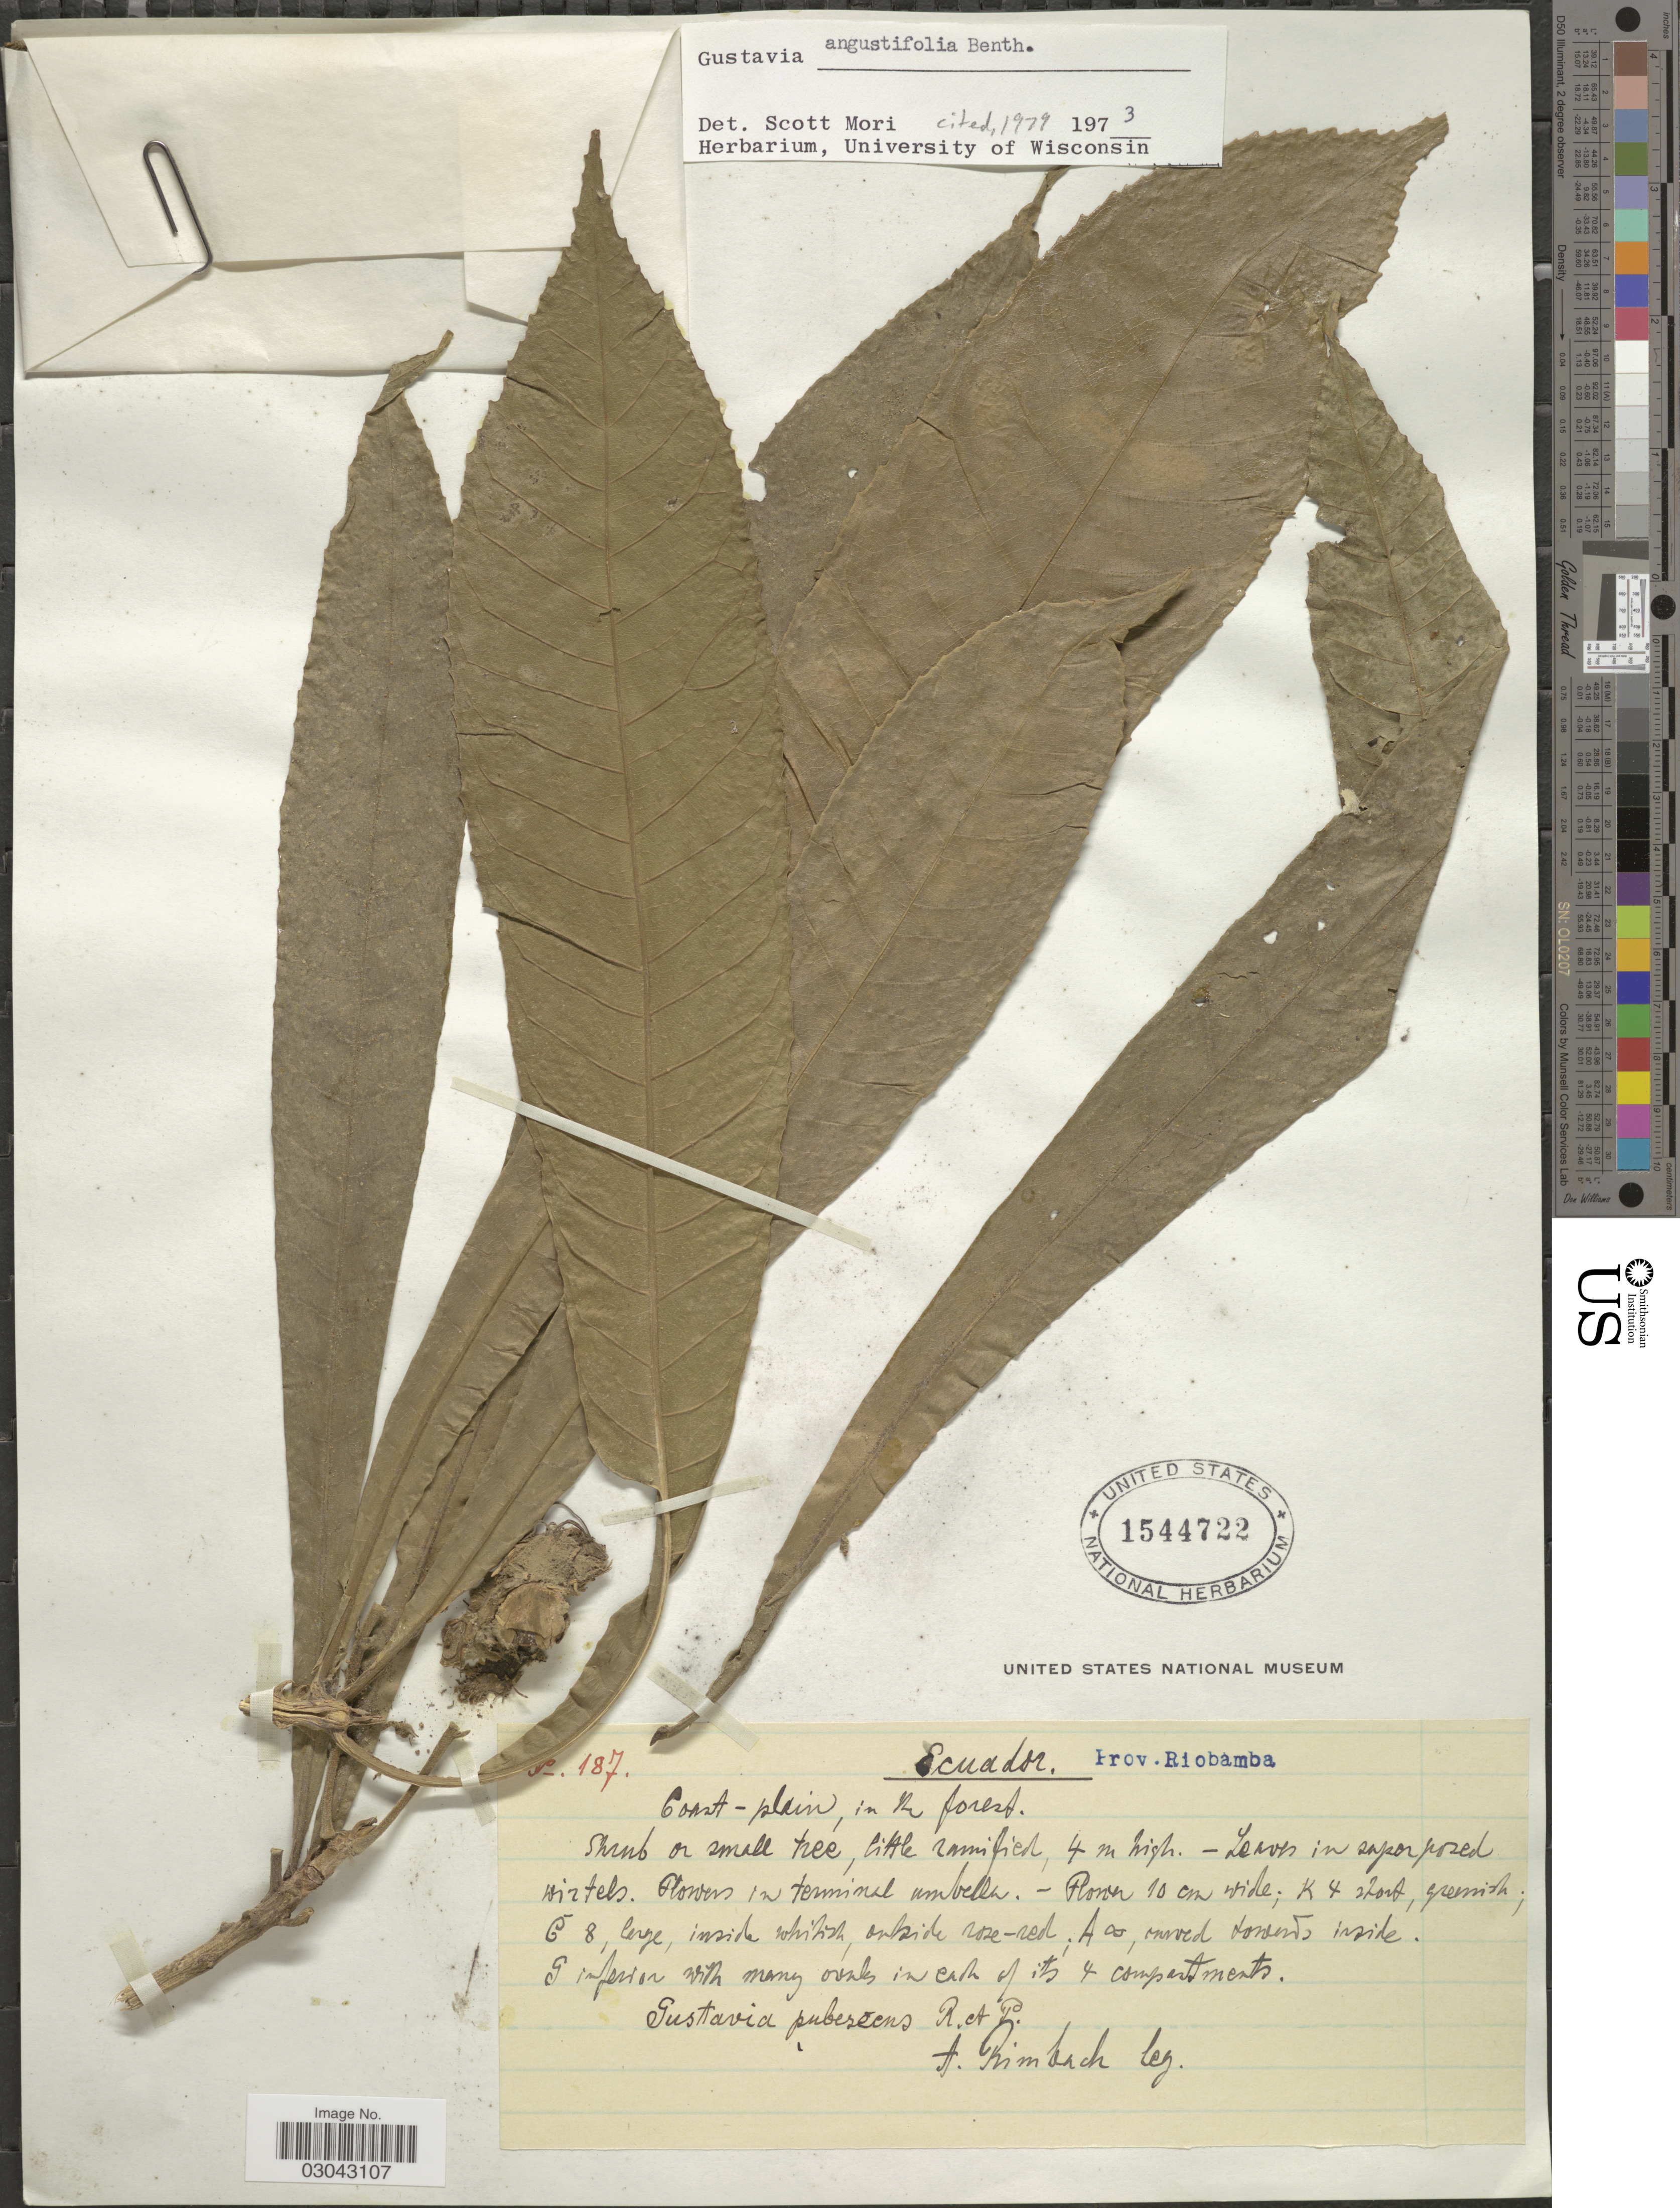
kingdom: Plantae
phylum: Tracheophyta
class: Magnoliopsida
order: Ericales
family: Lecythidaceae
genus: Gustavia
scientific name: Gustavia angustifolia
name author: Benth.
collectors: A. Rimbach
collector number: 187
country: Ecuador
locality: Prov. Riobamba.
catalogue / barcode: US 1544722